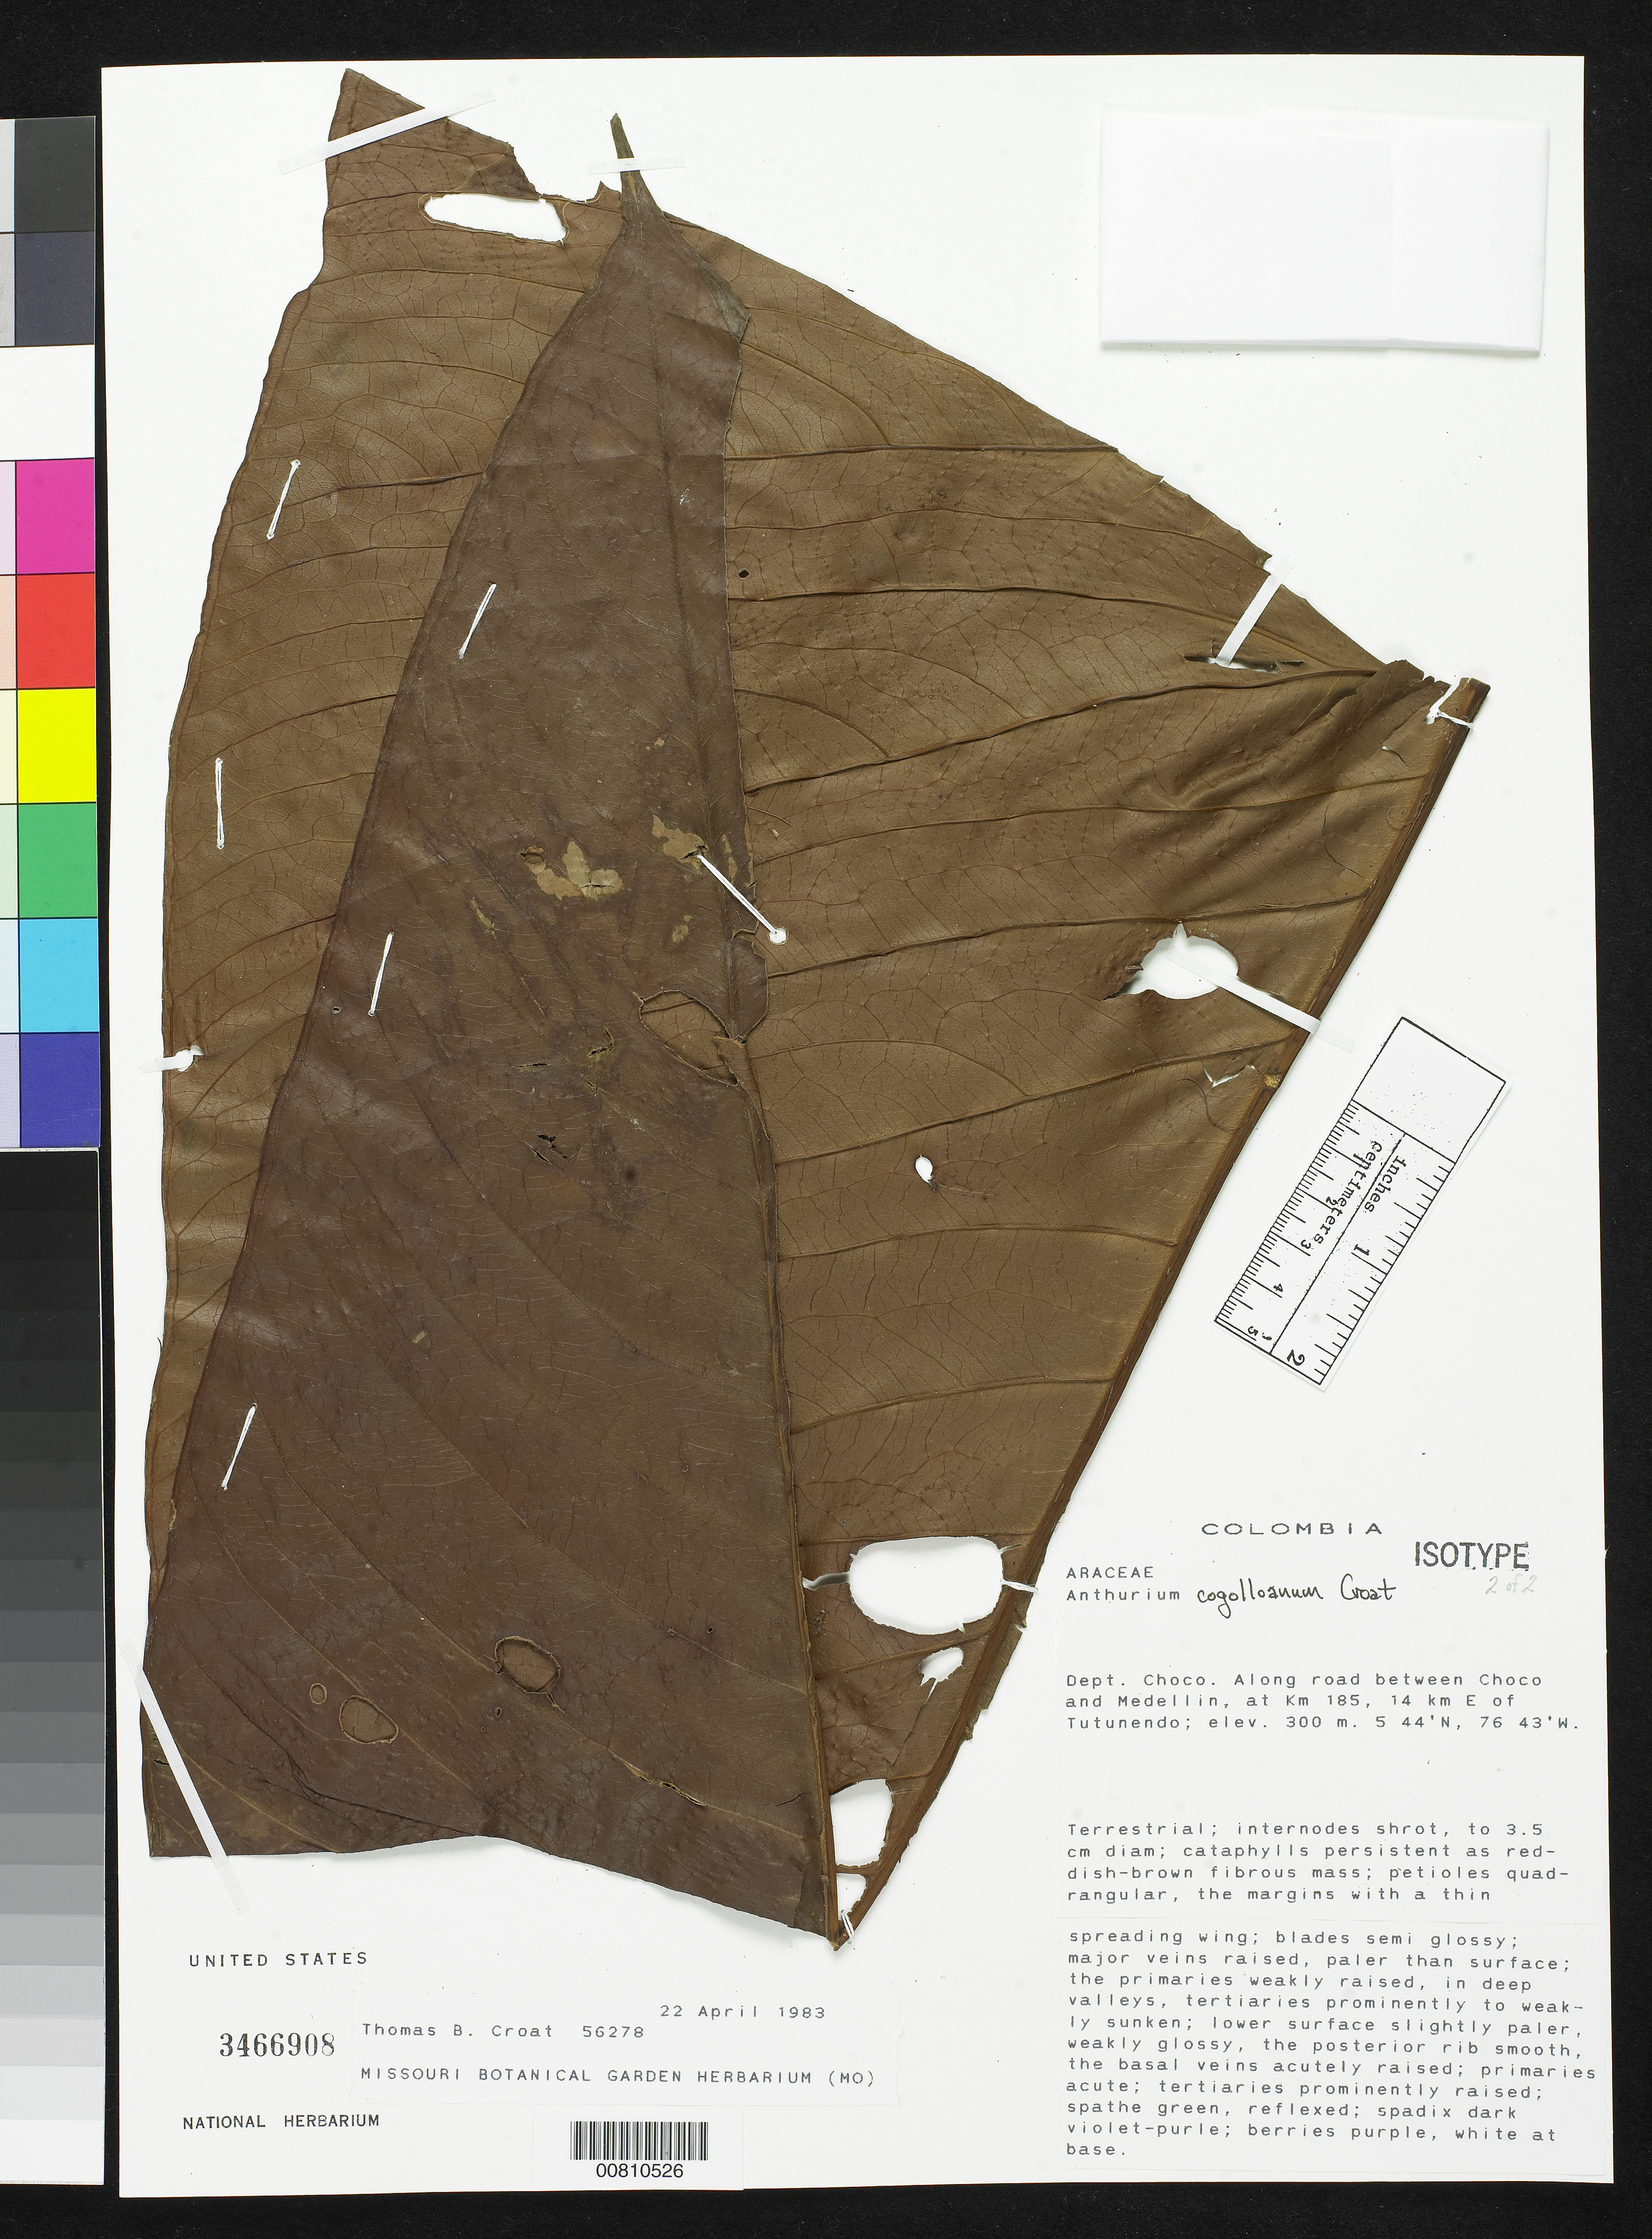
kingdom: Plantae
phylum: Tracheophyta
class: Liliopsida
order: Alismatales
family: Araceae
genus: Anthurium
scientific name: Anthurium cogolloanum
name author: Croat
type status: Isotype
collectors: T. B. Croat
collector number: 56278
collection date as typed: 22 Apr 1983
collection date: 1983-04-22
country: Colombia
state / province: Chocó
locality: Dept. Choco. Along road between Choco and Medellin, at Km 185, 14 km E of Tutunendo.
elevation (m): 300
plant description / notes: Holotype at MO.; Sheet 2 of 2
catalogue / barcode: US 3466908